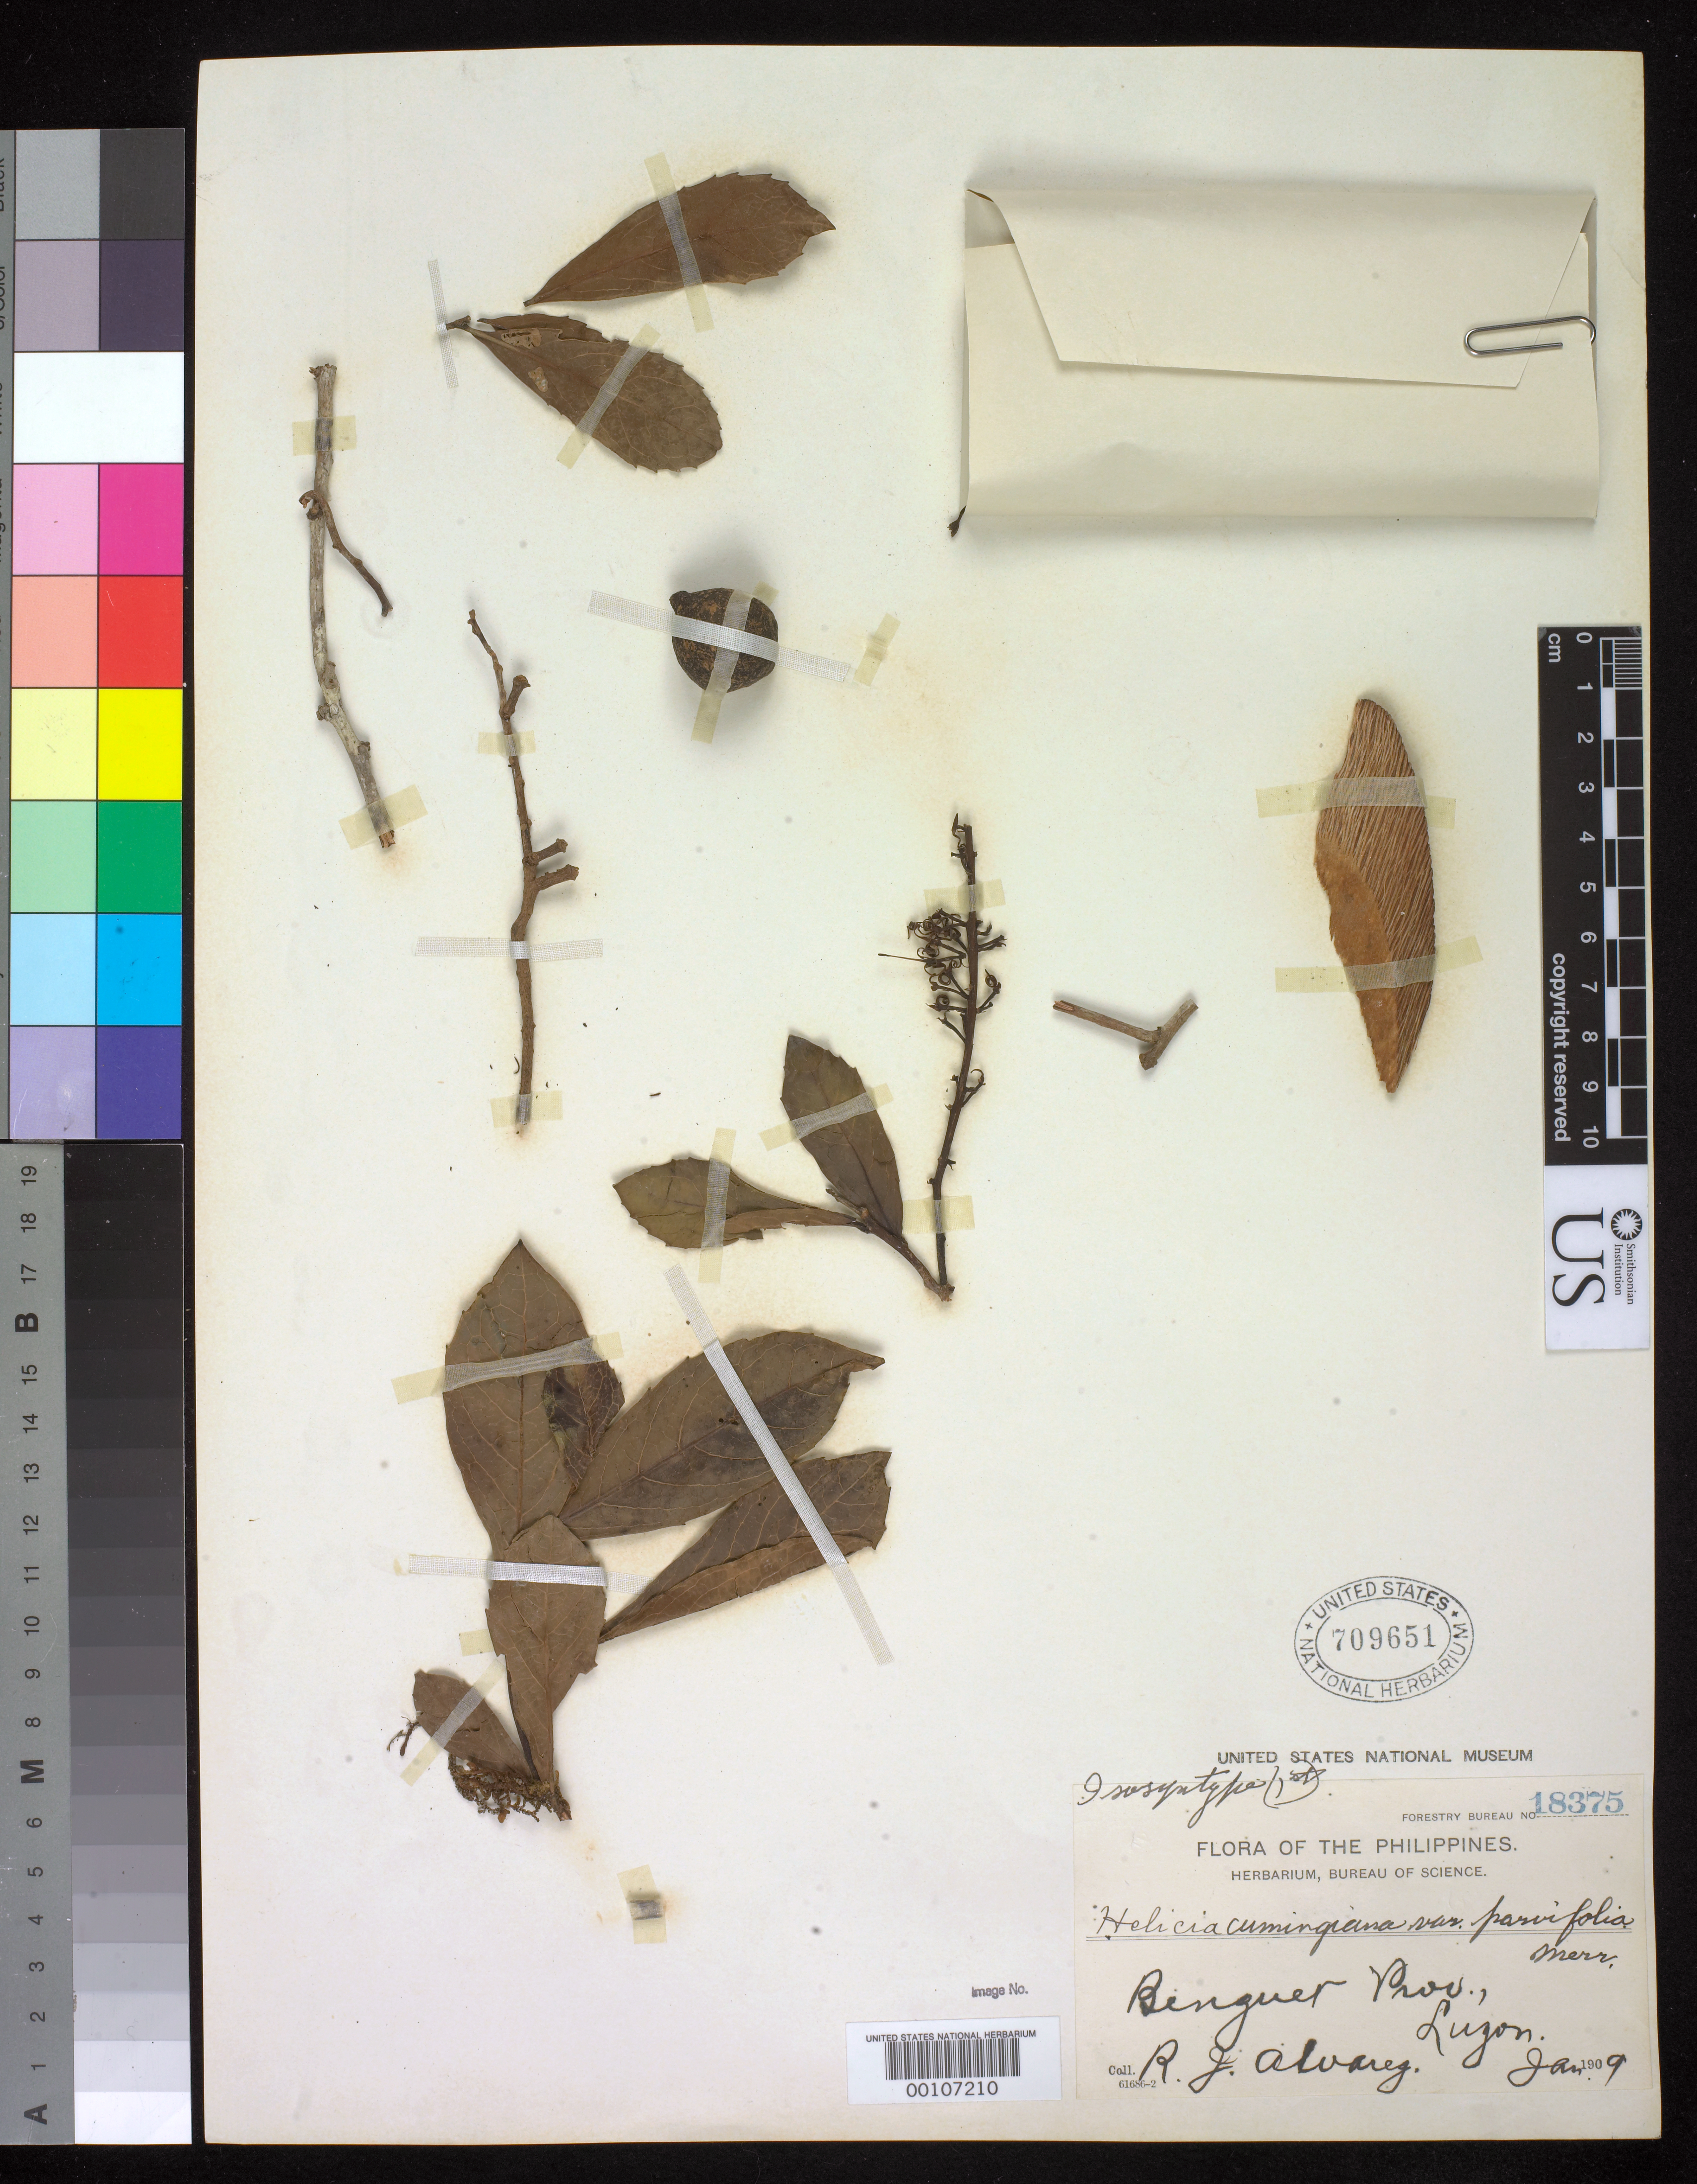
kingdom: Plantae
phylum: Tracheophyta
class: Magnoliopsida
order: Proteales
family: Proteaceae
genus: Helicia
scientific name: Helicia cumingiana var. parvifolia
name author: Merr.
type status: Isosyntype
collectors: R. Alvarez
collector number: Bur. Sci. 18375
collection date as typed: Jan 1909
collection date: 1909-01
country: Philippines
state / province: Cordillera (Administrative Region)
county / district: Benguet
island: Luzon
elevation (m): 1700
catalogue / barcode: US 709651